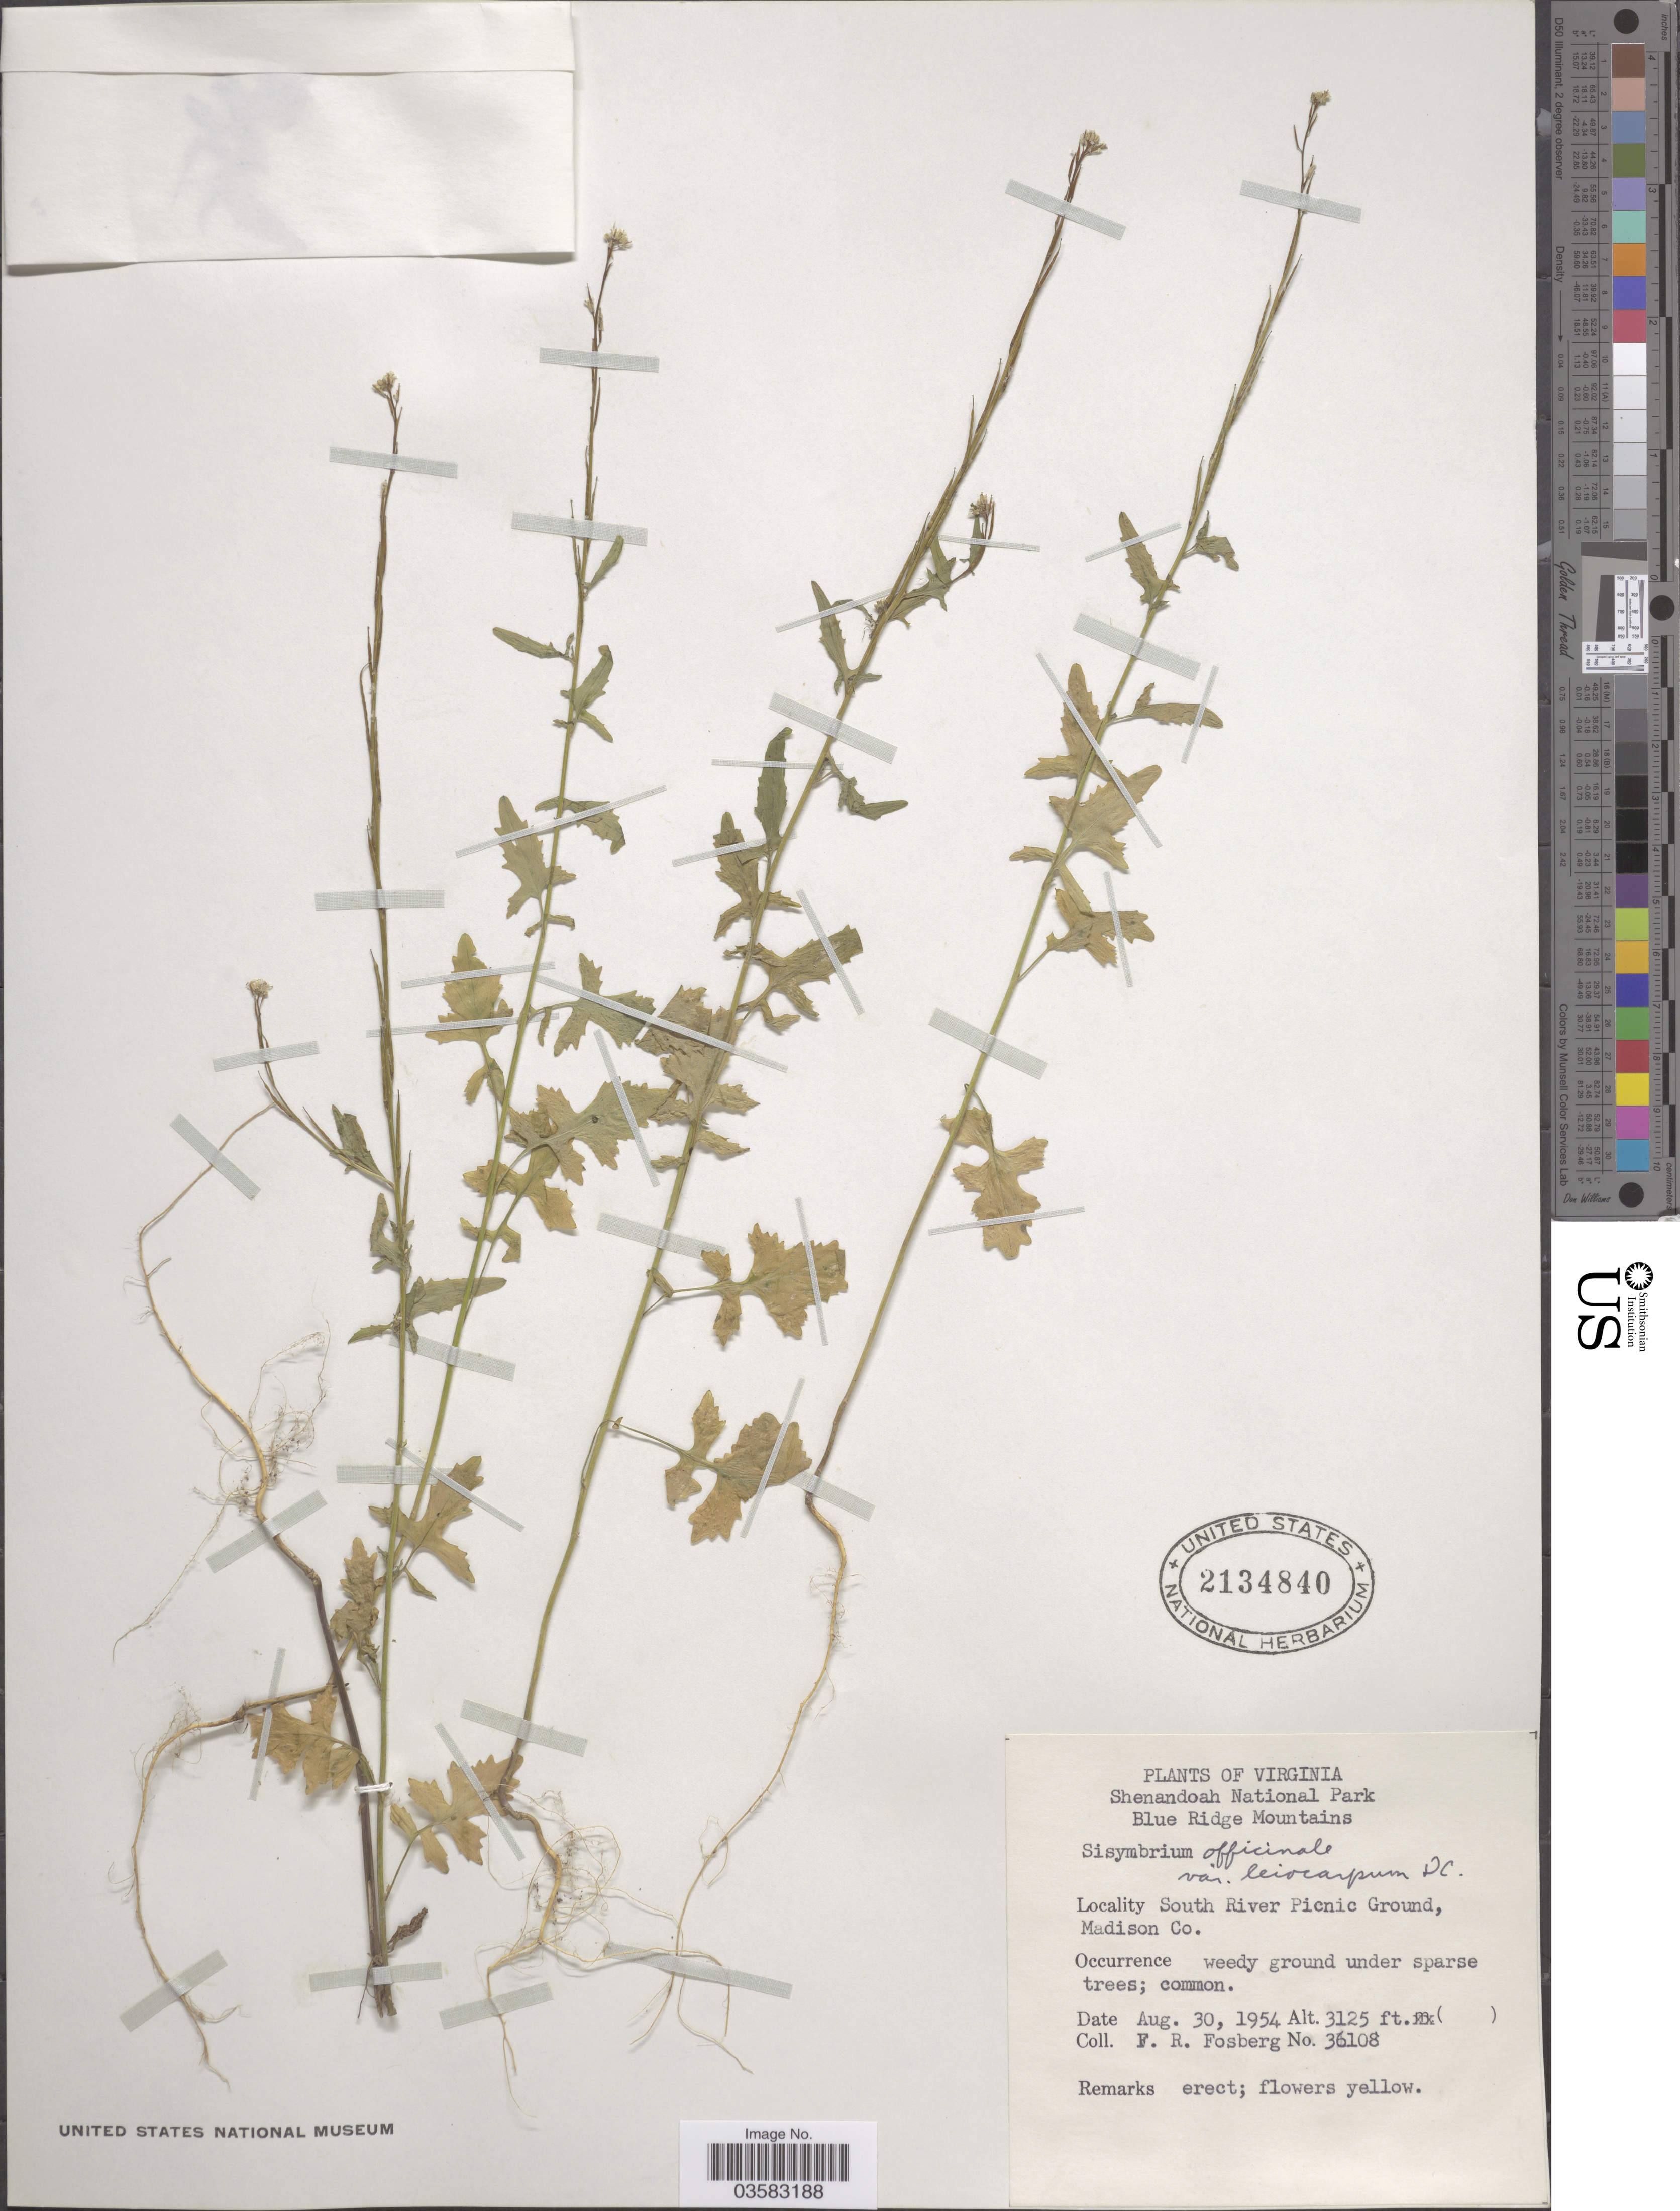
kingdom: Plantae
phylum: Tracheophyta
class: Magnoliopsida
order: Brassicales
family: Brassicaceae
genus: Sisymbrium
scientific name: Sisymbrium officinale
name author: (L.) Scop.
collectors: F. R. Fosberg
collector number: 36108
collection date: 1954-08-30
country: United States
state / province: Virginia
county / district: Madison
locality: Shenandoah National Park. Blue Ridge Mountains. South River Picnic Ground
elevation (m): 952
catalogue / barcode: US 2134840